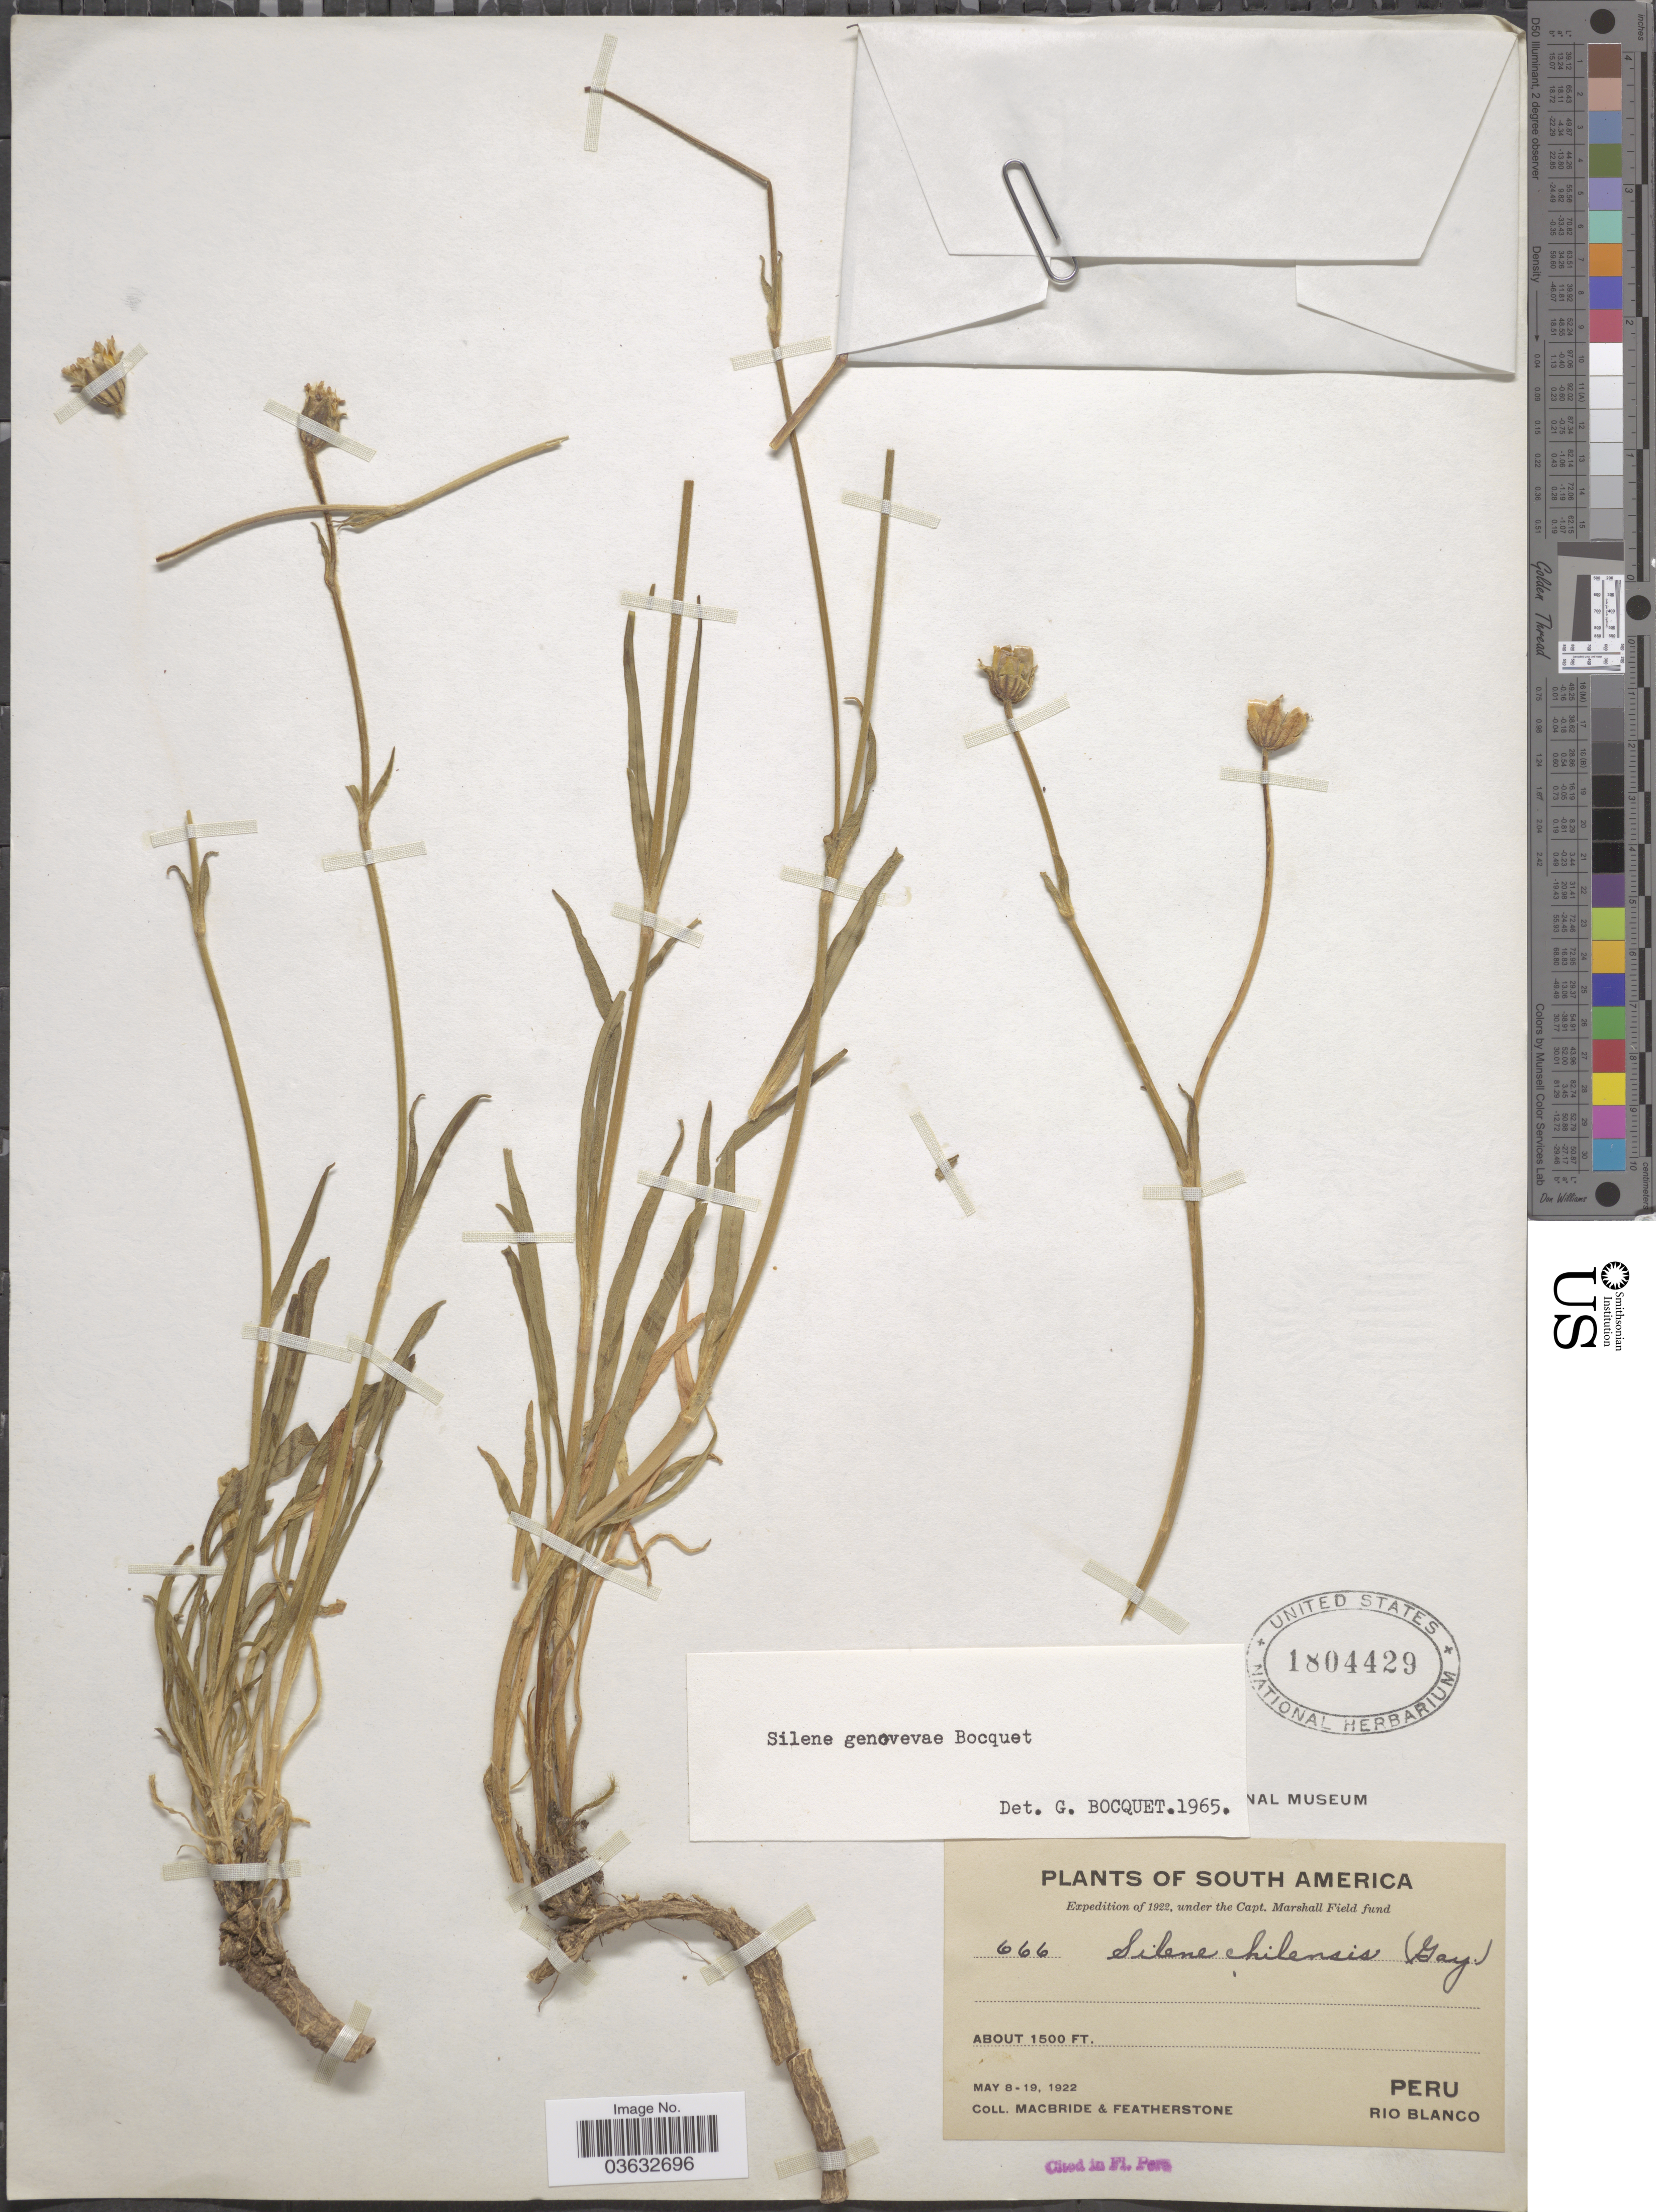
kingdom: Plantae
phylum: Tracheophyta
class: Magnoliopsida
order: Caryophyllales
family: Caryophyllaceae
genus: Silene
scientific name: Silene genovevae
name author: Bocquet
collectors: Macbride, -- & -. Featherstone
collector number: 666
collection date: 1922-05-08/1922-05-19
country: Peru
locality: Rio Blanco.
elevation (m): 457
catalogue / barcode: US 1804429